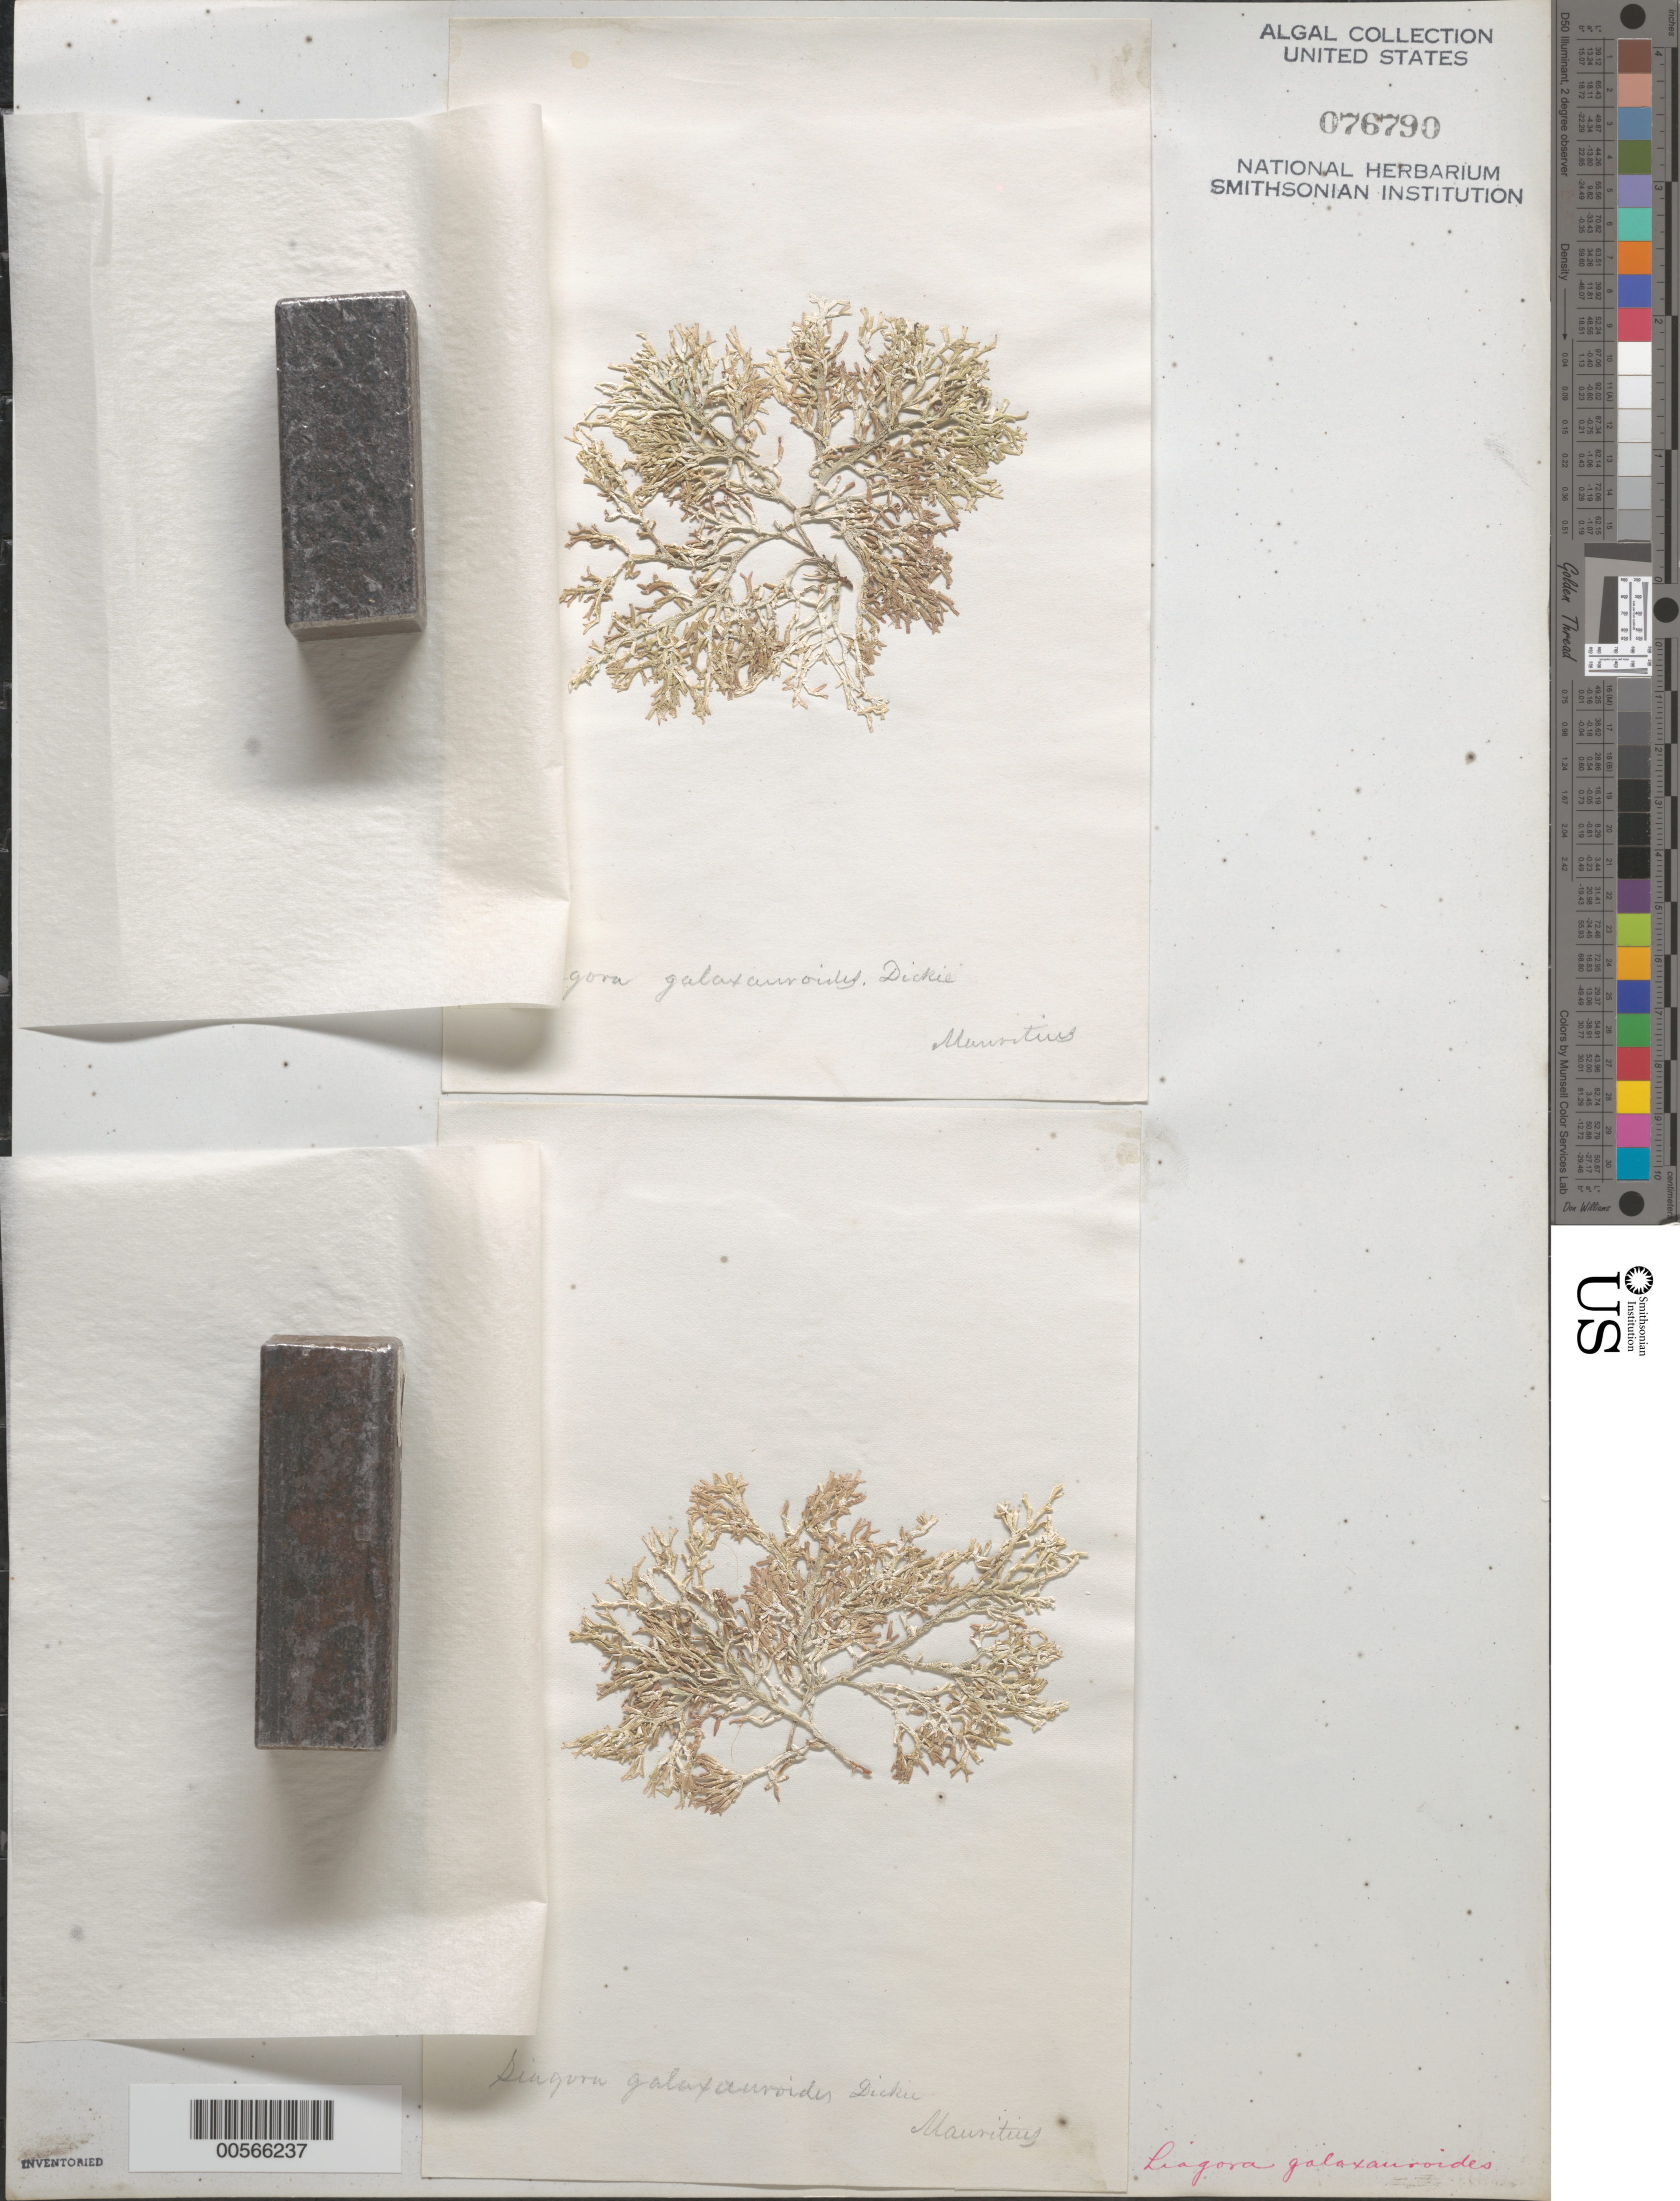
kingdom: Plantae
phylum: Rhodophyta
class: Florideophyceae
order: Nemaliales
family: Liagoraceae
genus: Liagora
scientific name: Liagora galaxauroides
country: Mauritius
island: Mauritius Island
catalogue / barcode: US 76790